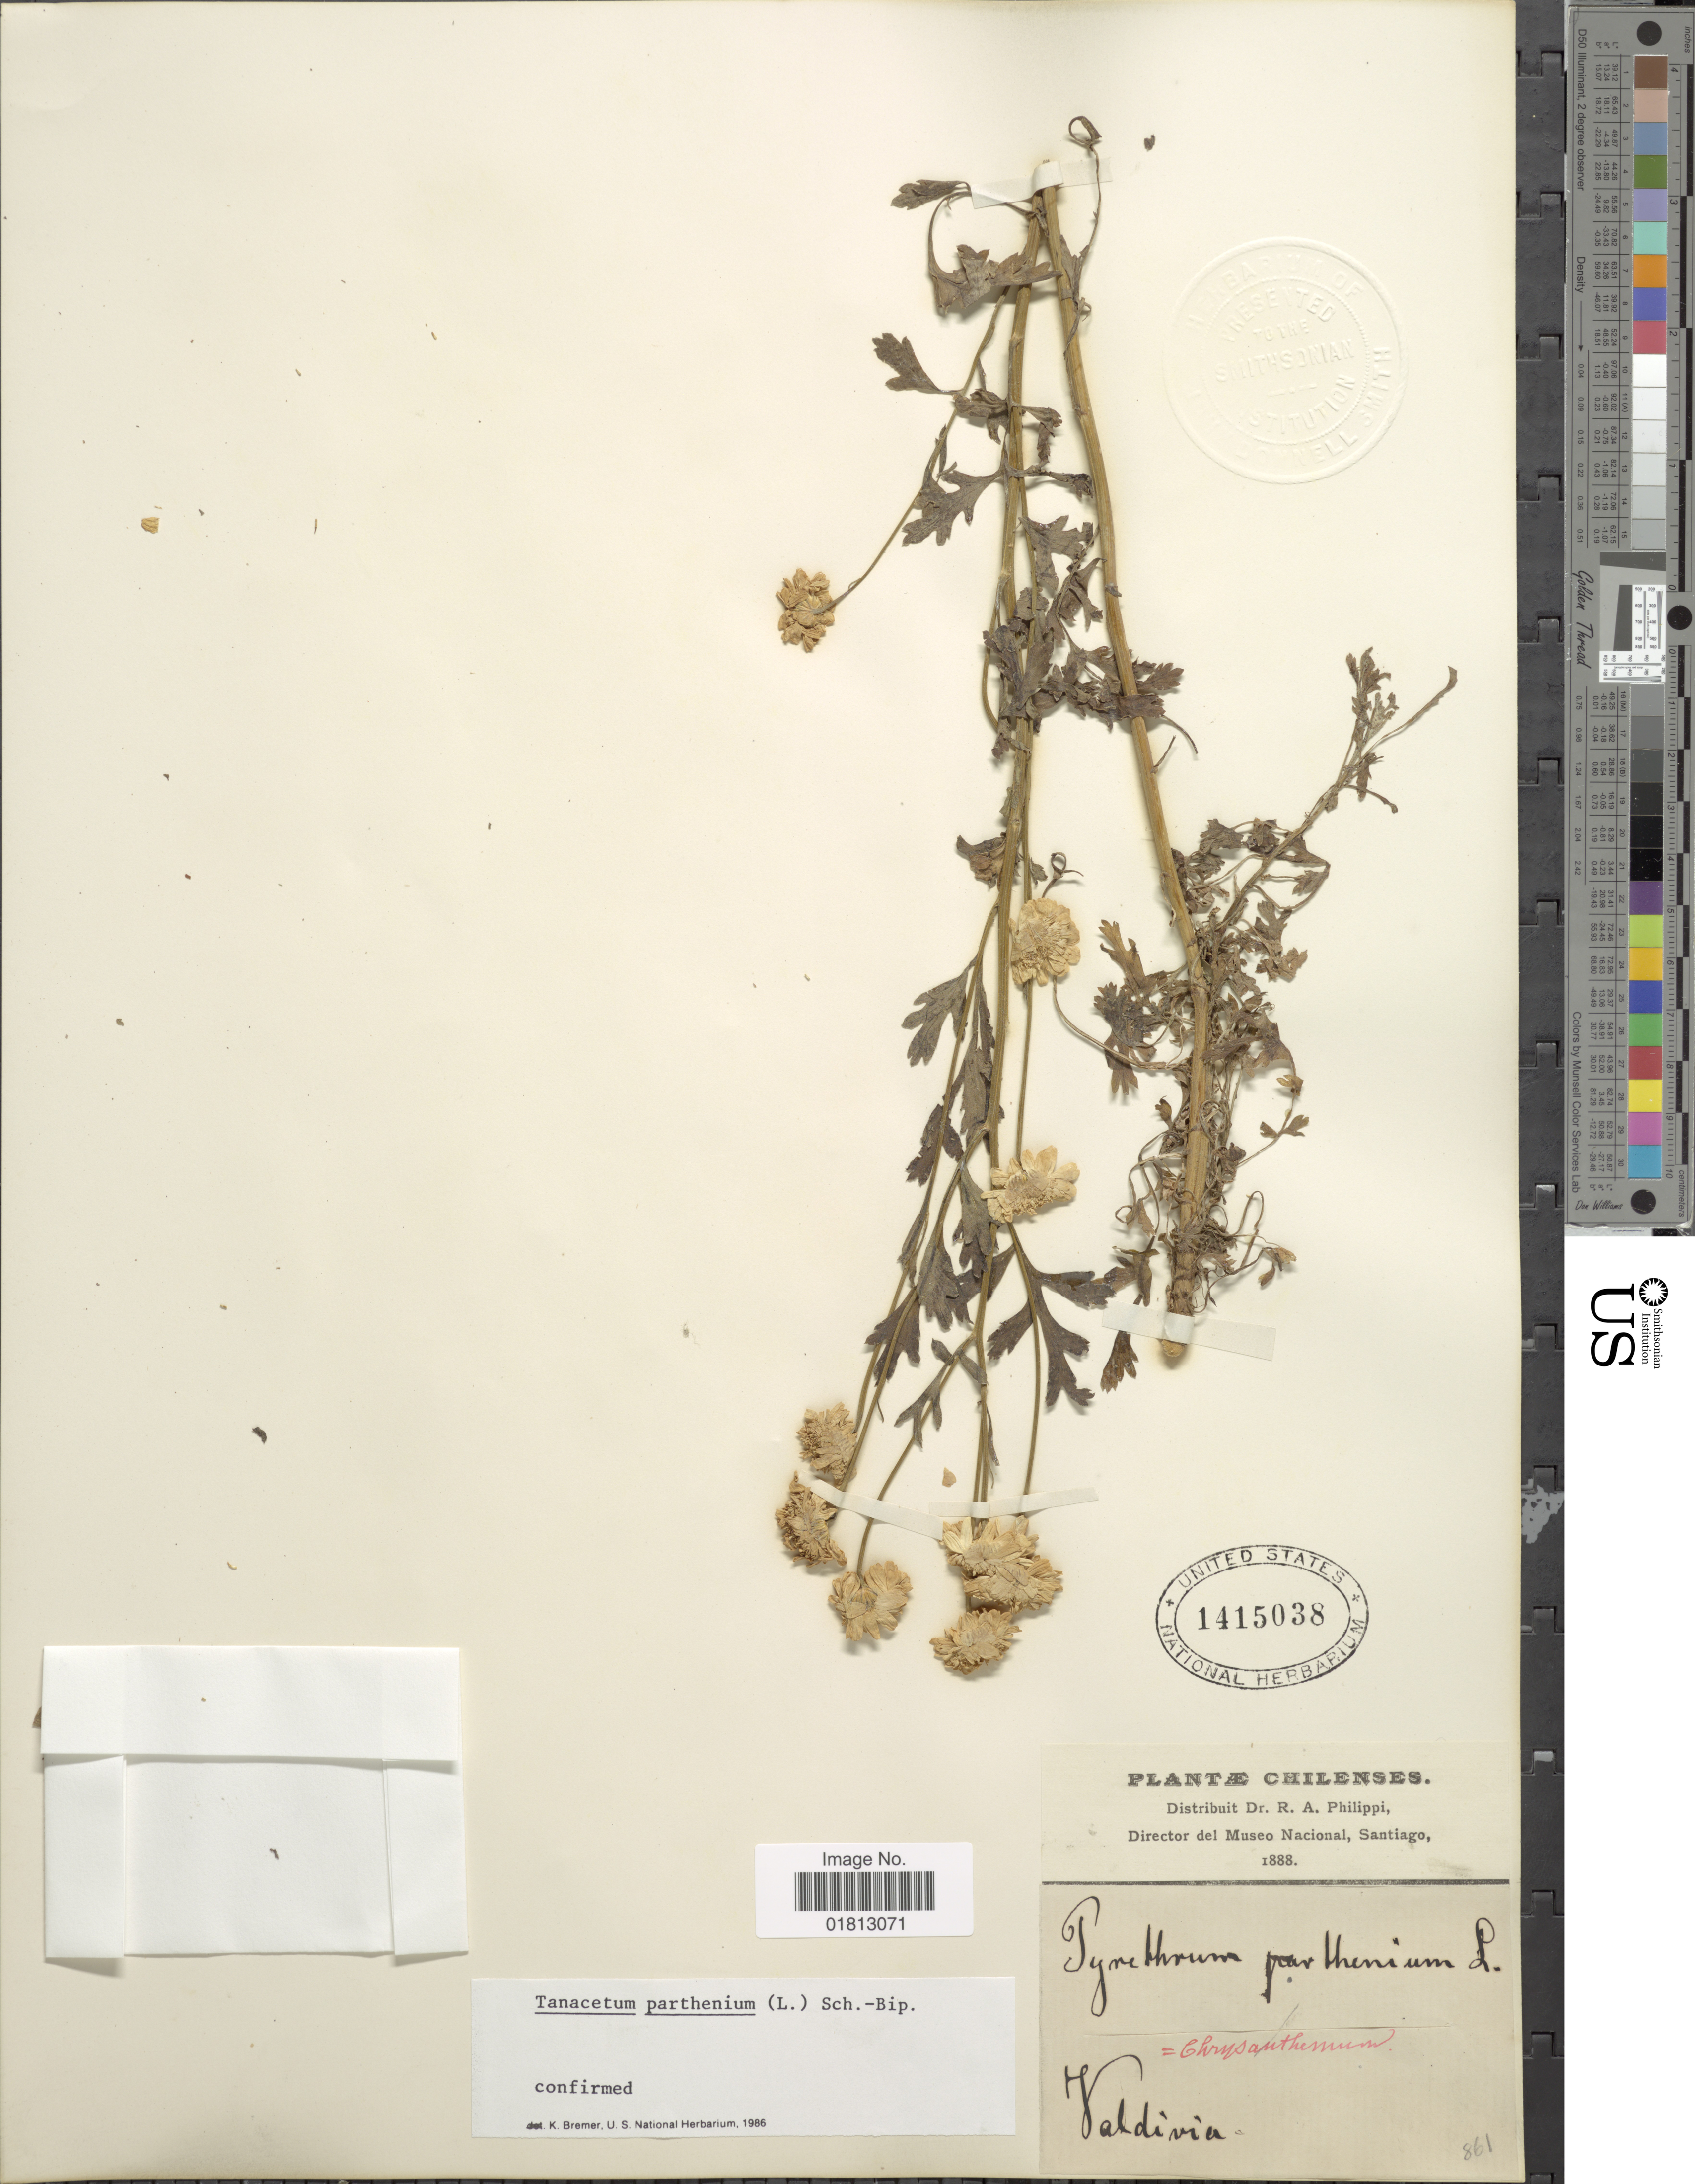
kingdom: Plantae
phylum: Tracheophyta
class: Magnoliopsida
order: Asterales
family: Asteraceae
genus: Tanacetum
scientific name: Tanacetum parthenium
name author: (L.) Sch. Bip.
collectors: R. A. Philippi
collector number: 861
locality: Valdivia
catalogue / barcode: US 1415038